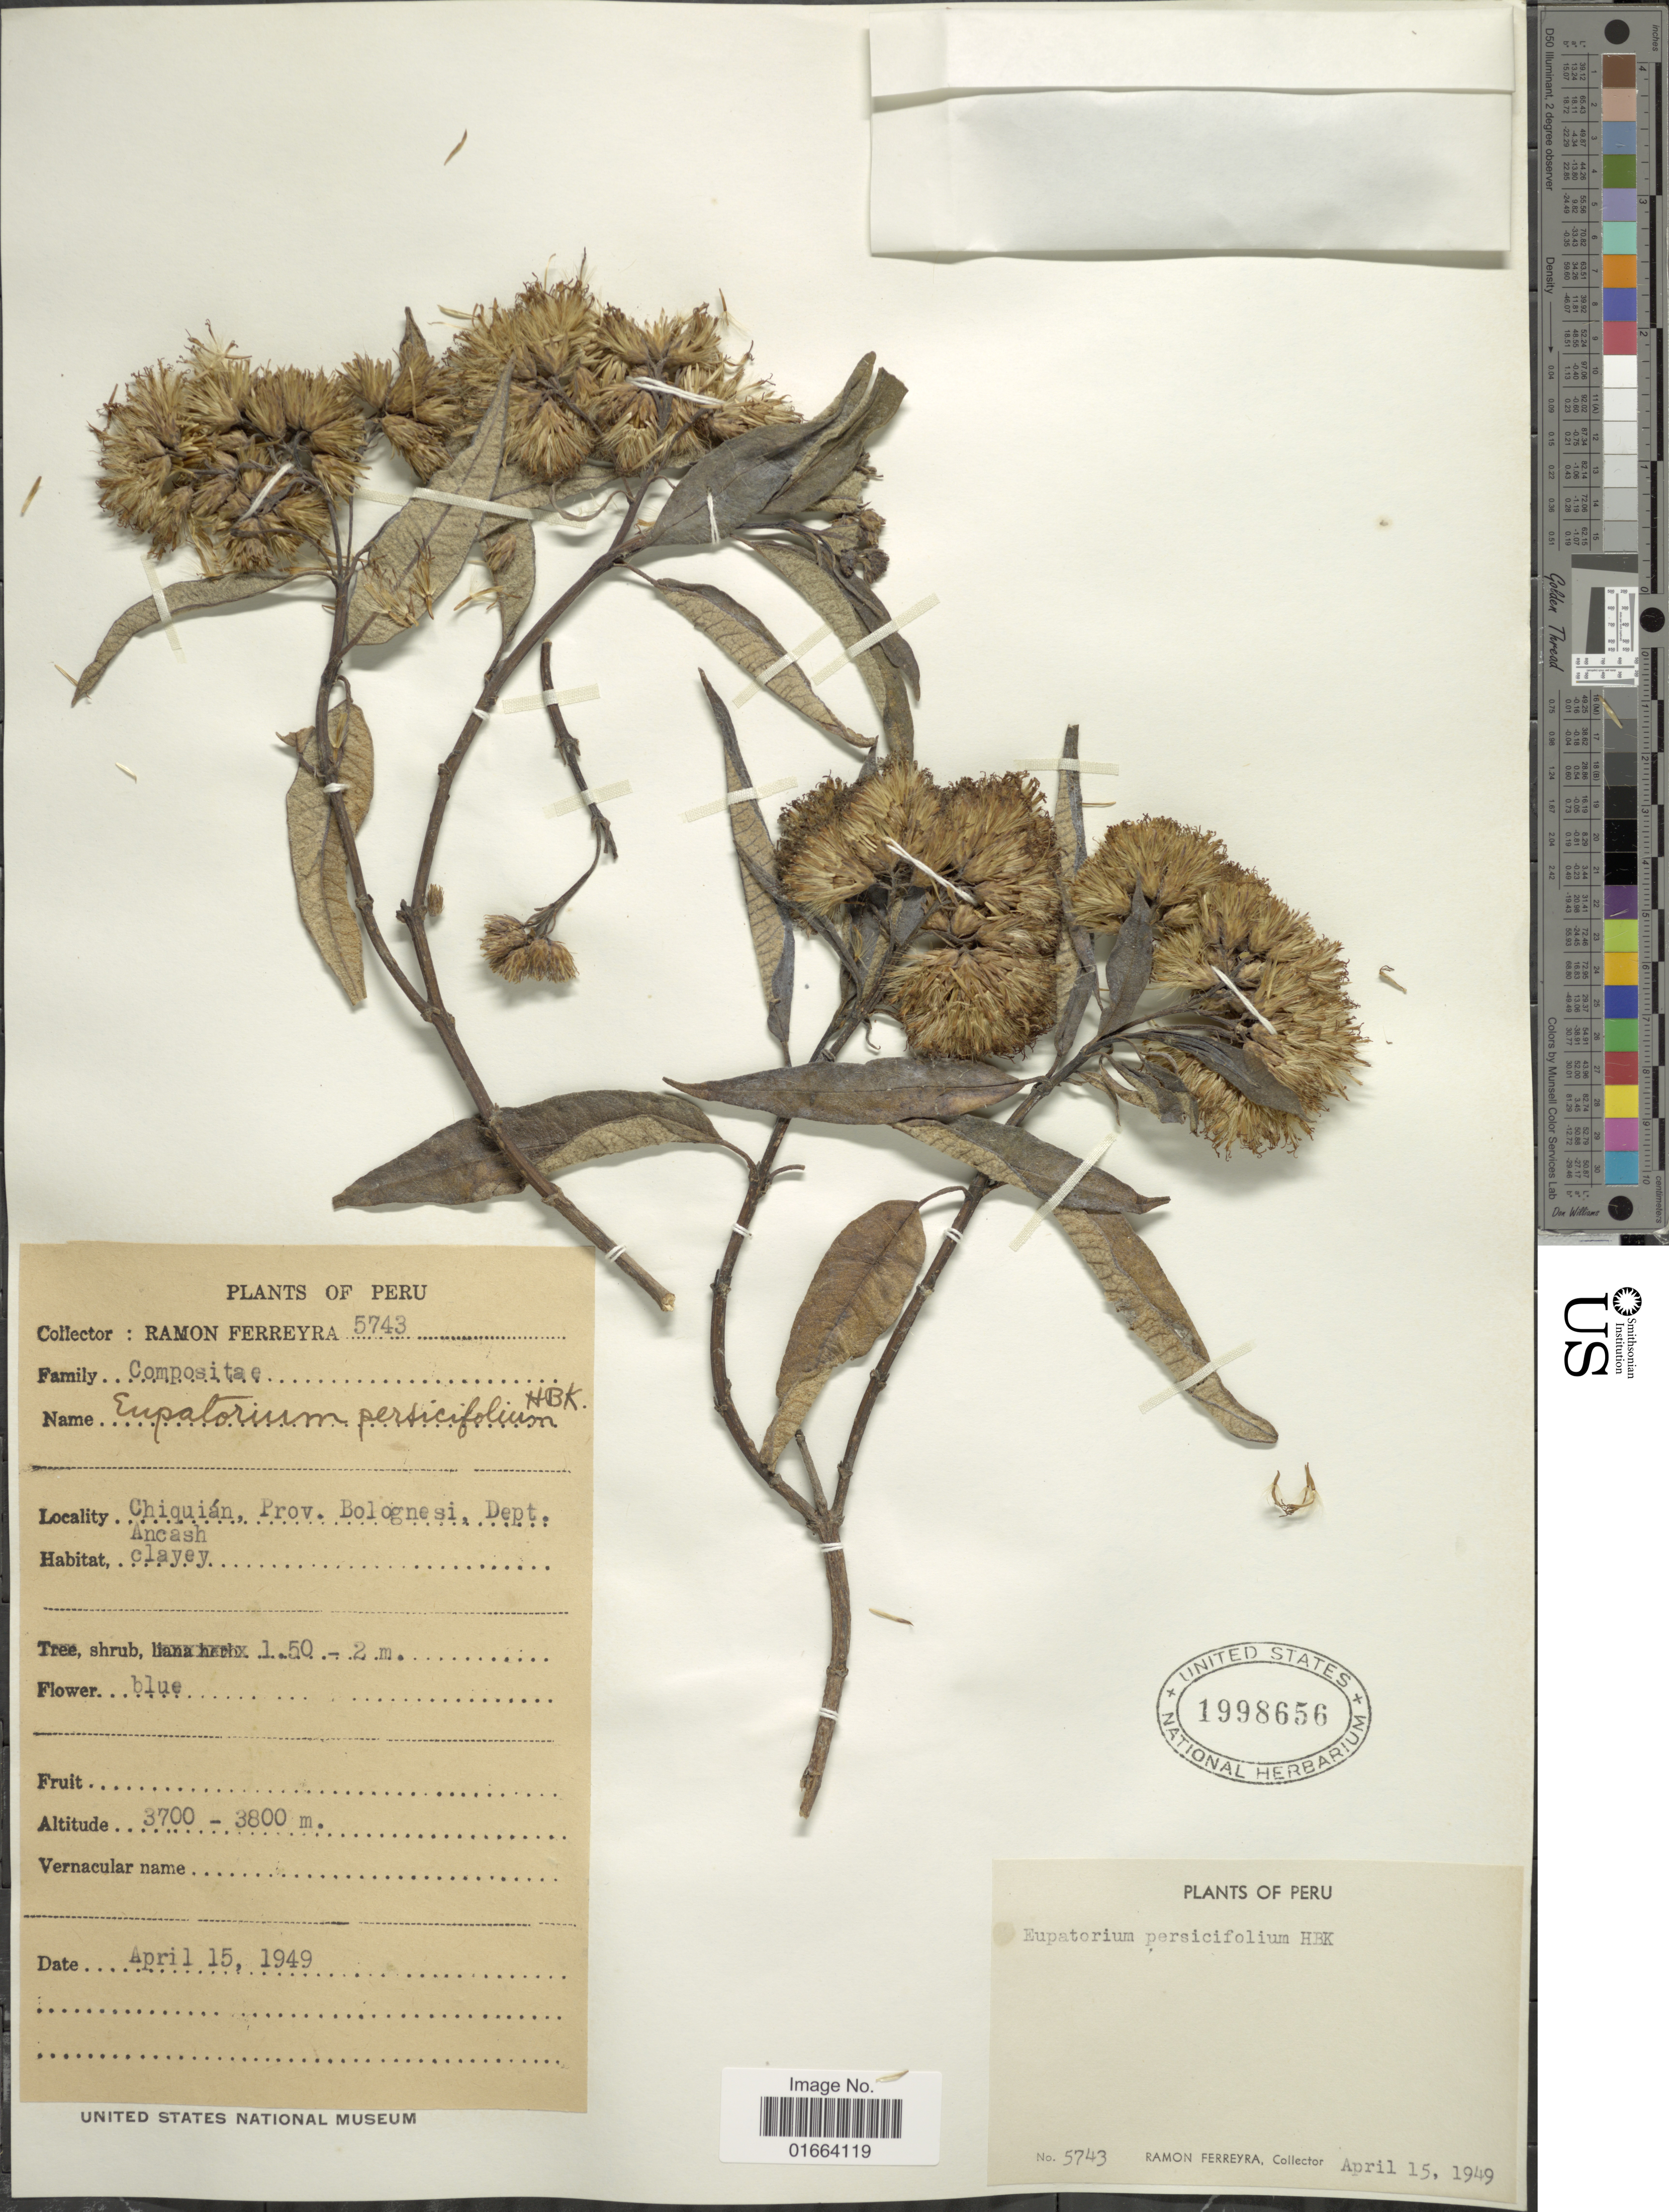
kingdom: Plantae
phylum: Tracheophyta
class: Magnoliopsida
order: Asterales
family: Asteraceae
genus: Aristeguietia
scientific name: Aristeguietia discolor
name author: (DC.) R.M. King & H. Rob.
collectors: R. A. Ferreyra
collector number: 5743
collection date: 1949-04-15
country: Peru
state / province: Ancash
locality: Chquián, Prov. Bolognesi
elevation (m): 3700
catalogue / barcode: US 1998656